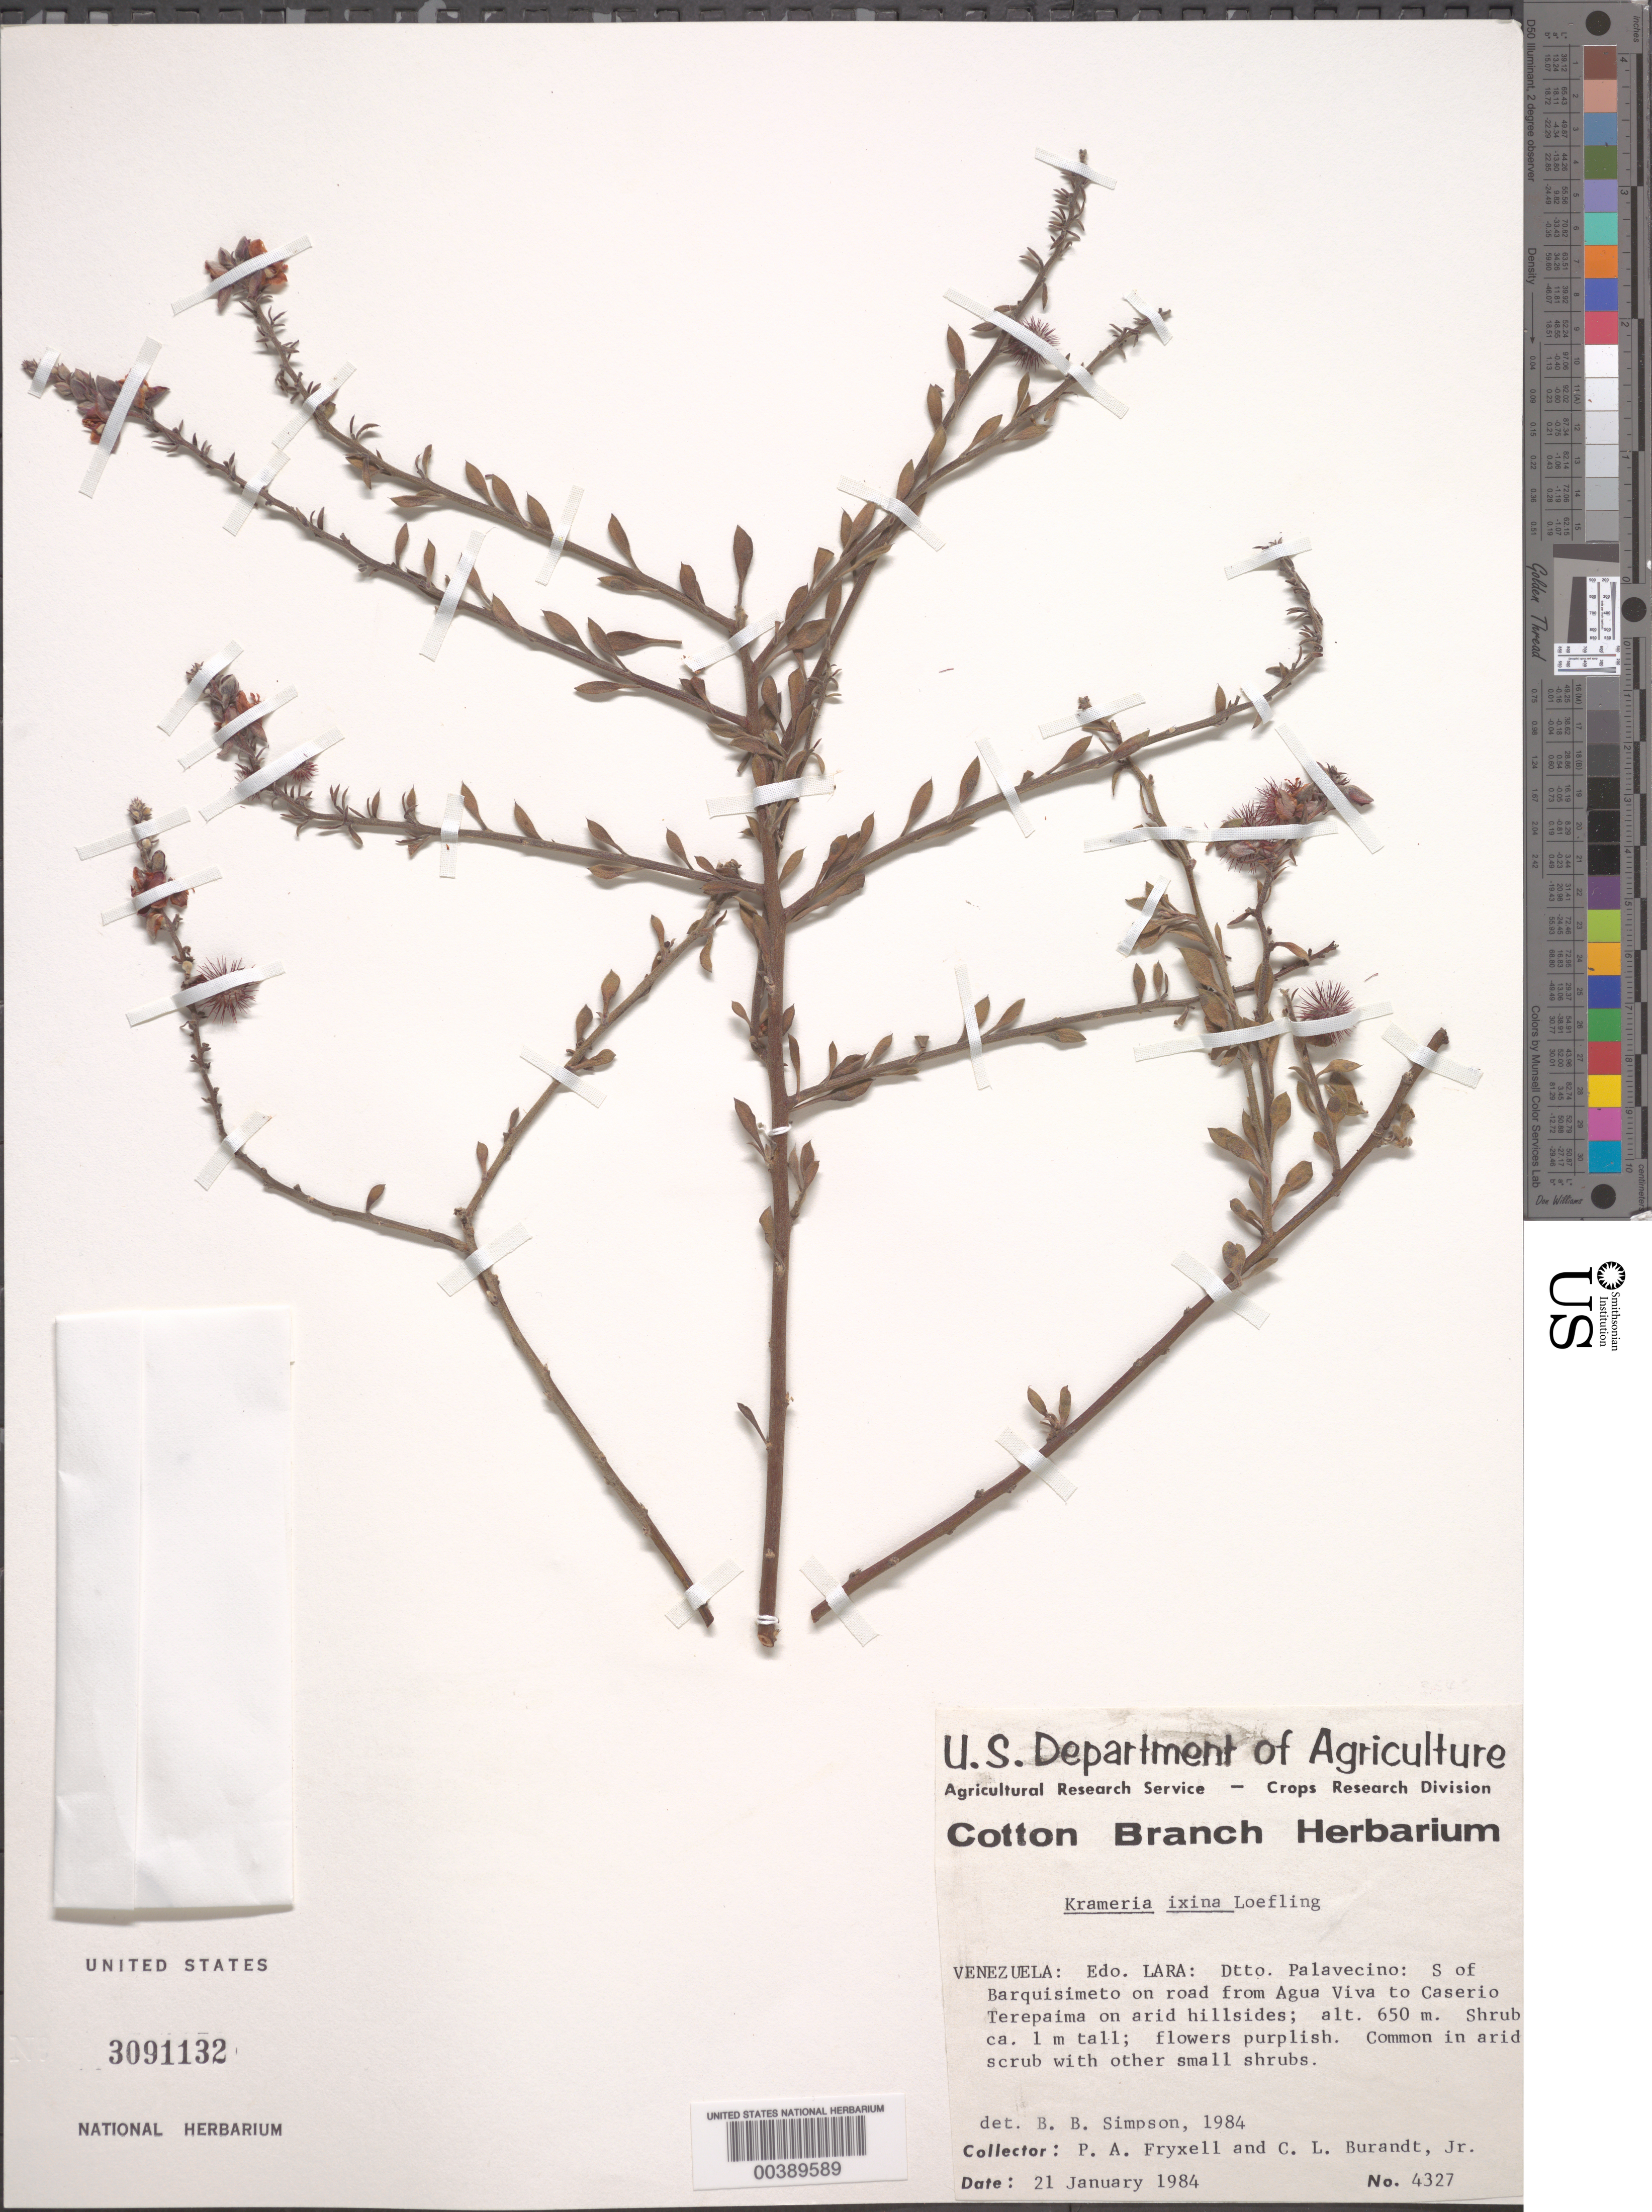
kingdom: Plantae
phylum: Tracheophyta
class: Magnoliopsida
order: Zygophyllales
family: Krameriaceae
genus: Krameria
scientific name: Krameria ixine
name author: L.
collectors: P. A. Fryxell & C. Burandt Jr.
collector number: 4327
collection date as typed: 21 Jan 1984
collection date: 1984-01-21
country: Venezuela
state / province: Lara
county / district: Palavecino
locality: S of barquisimento on road from agua viva to caserio terpaima on hillsides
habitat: Arid hillsides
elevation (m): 650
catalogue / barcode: US 3091132